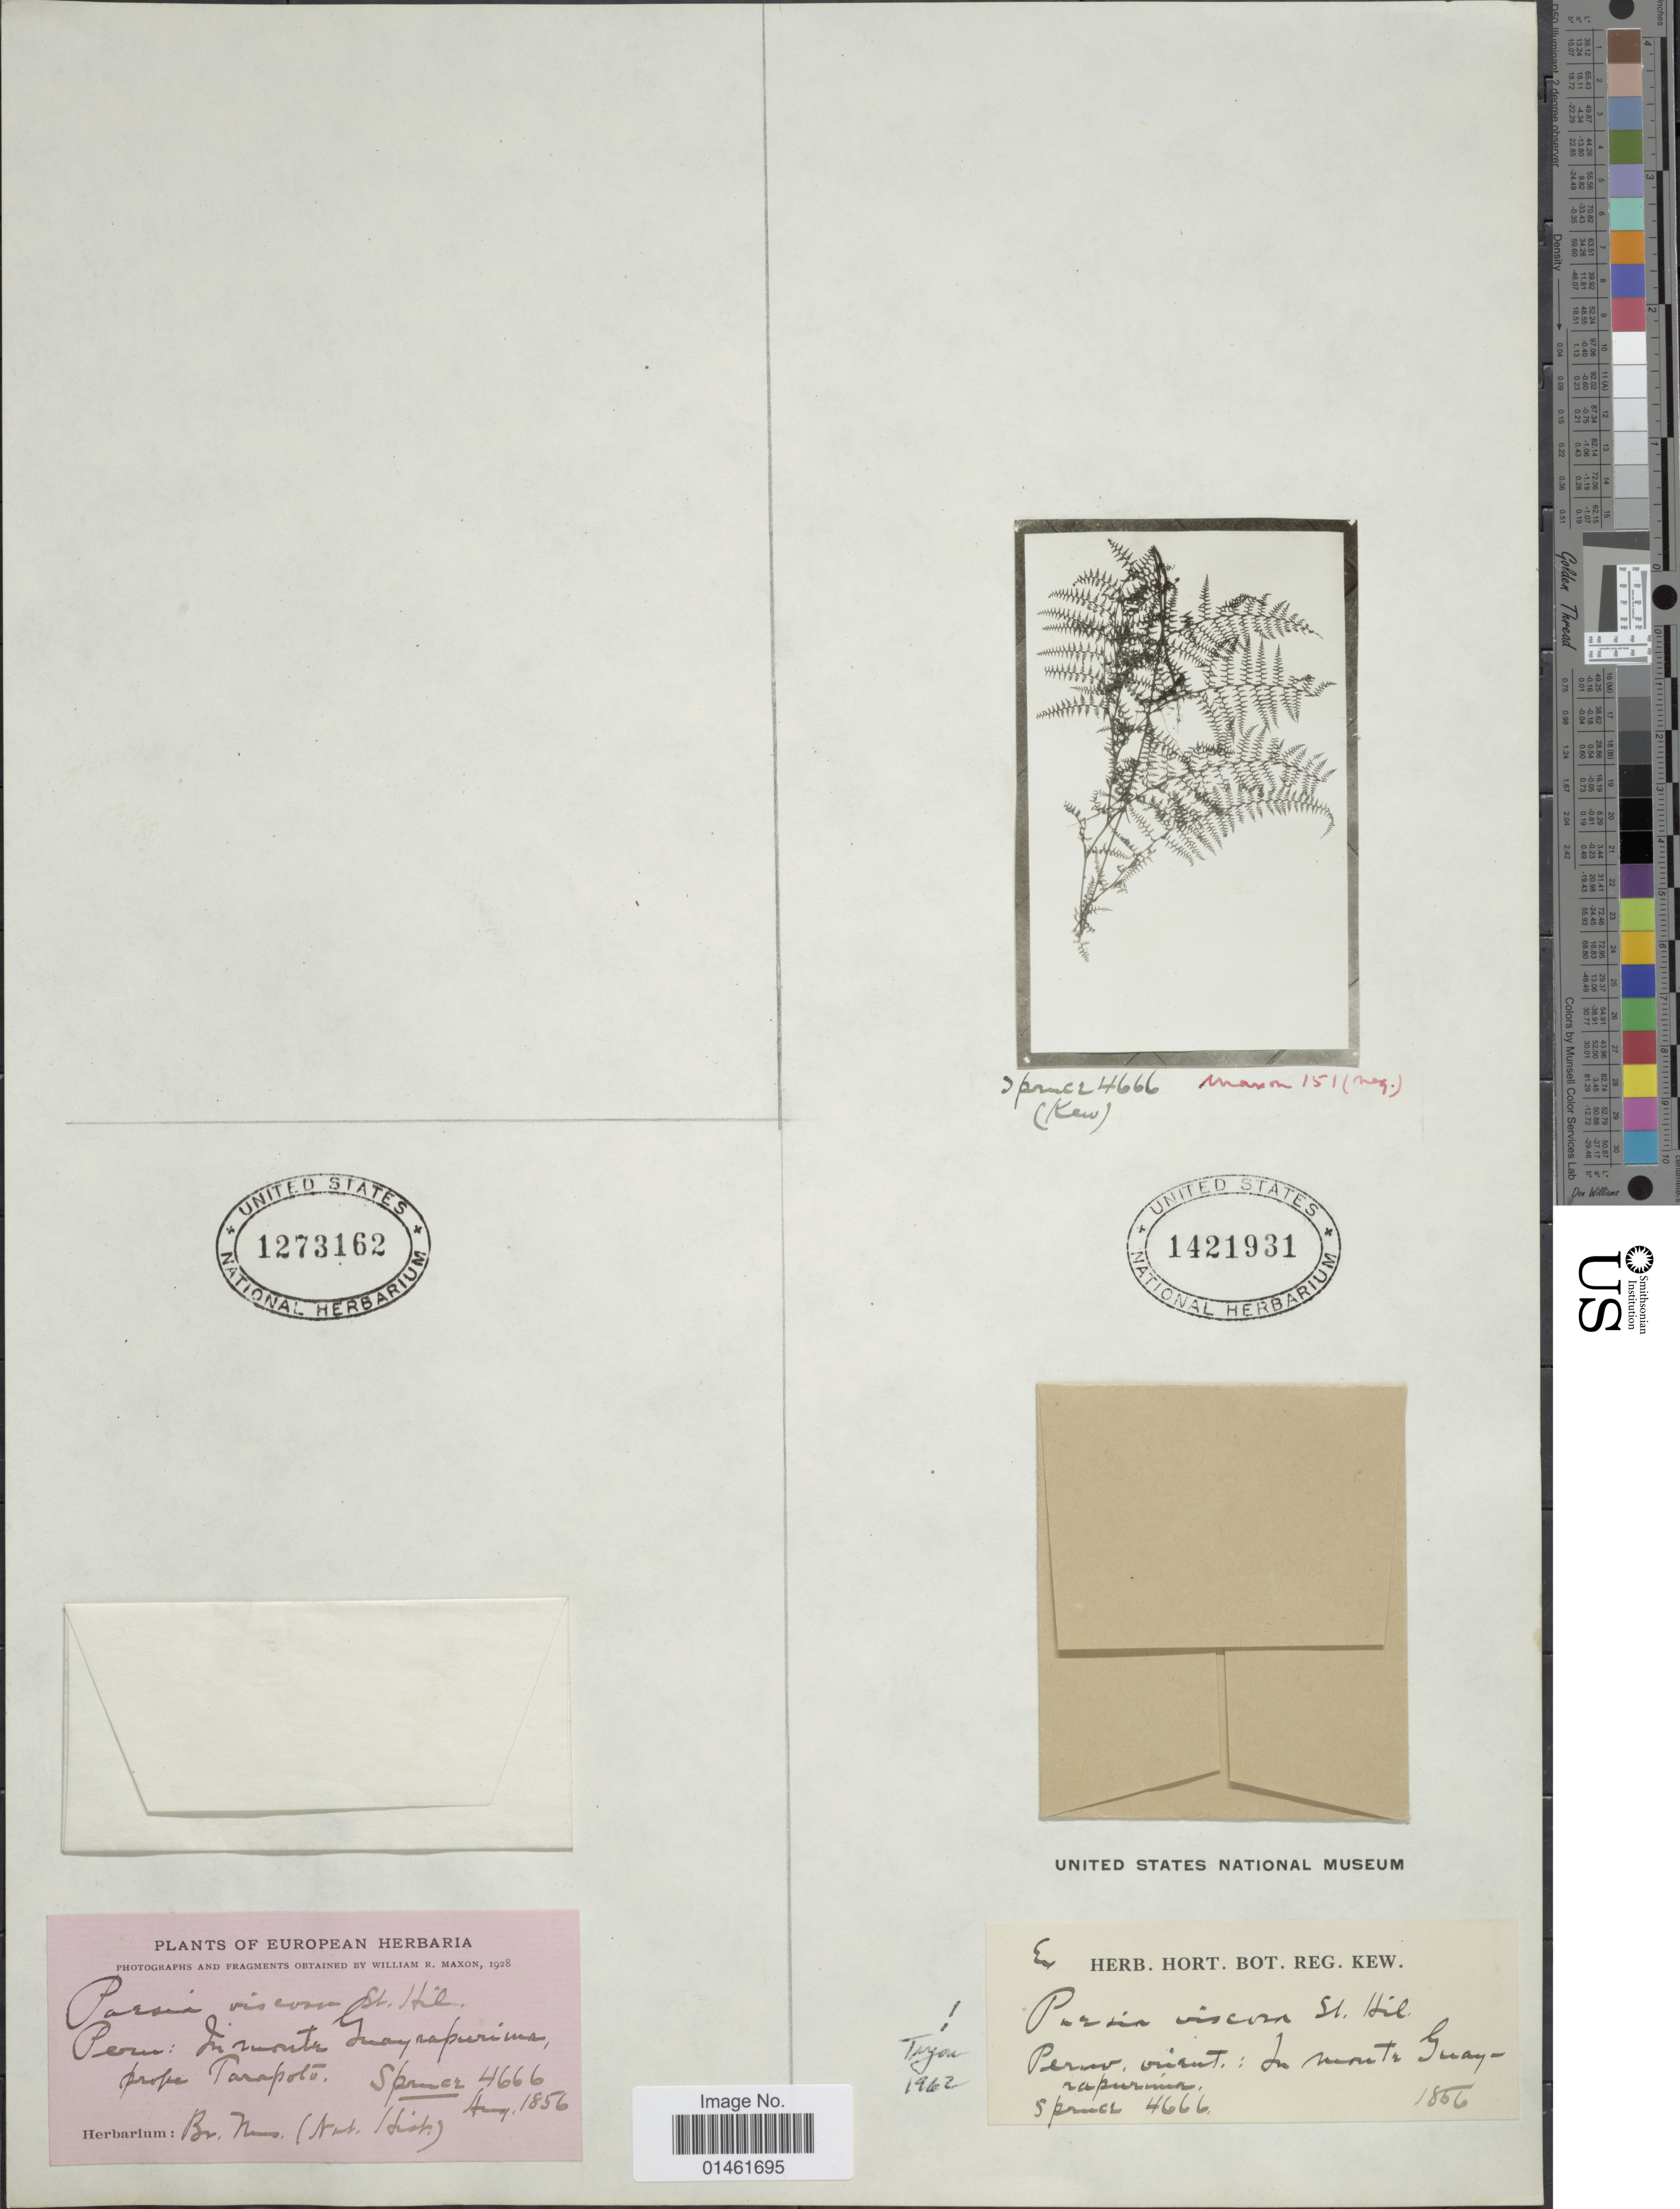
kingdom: Plantae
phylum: Tracheophyta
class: Polypodiopsida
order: Polypodiales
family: Dennstaedtiaceae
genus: Paesia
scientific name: Paesia glandulosa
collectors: Spruner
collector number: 4666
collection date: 1866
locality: Pernov orient: in monte Guarapurina [interpreted]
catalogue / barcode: US 1421931